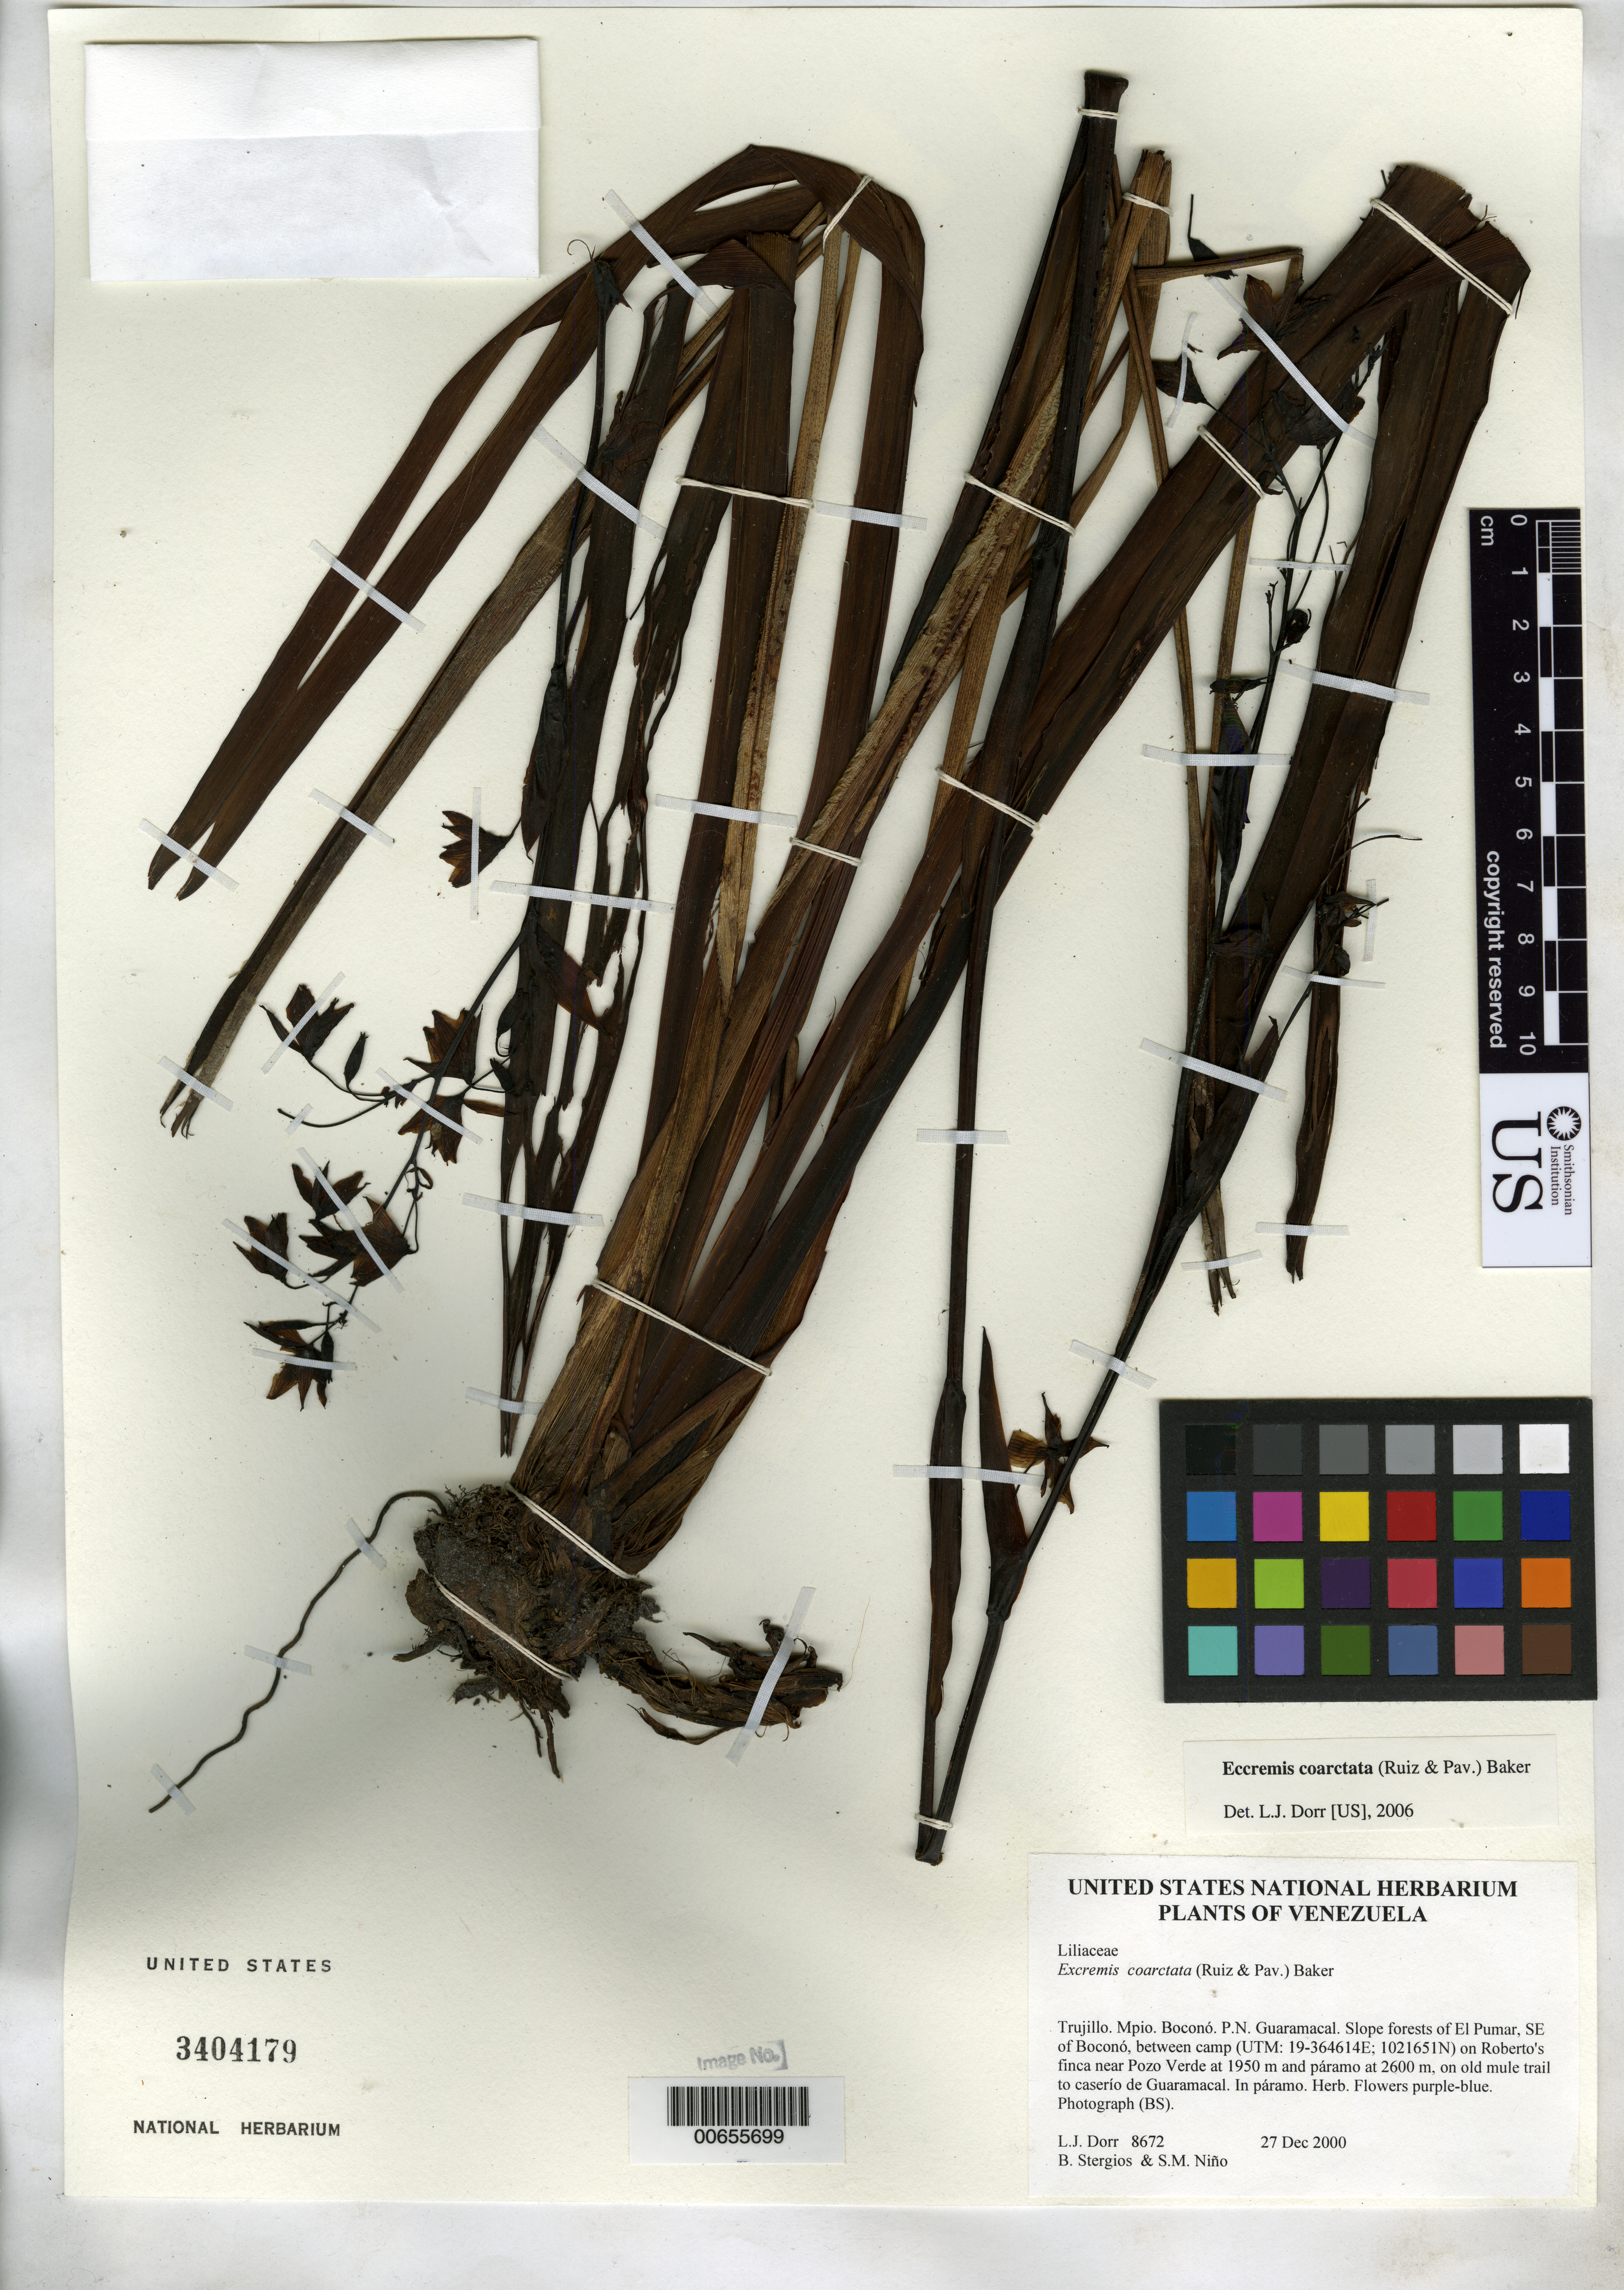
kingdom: Plantae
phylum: Tracheophyta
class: Liliopsida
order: Asparagales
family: Asphodelaceae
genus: Eccremis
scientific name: Eccremis coarctata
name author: Baker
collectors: L. J. Dorr, B. G. Stergios & S. M. Niño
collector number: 8672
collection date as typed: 27 Dec 2000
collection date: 2000-12-27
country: Venezuela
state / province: Trujillo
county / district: Boconó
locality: Parque Nacional Guaramacal. El Pumar, SE of Boconó, between camp on Roberto's finca near Pozo Verde at 1950 m and páramo at 2600 m, on old mule trail to caserío de Guaramacal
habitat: In páramo.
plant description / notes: COL, CTES, NY, PORT, US, VEN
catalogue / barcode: US 3404179